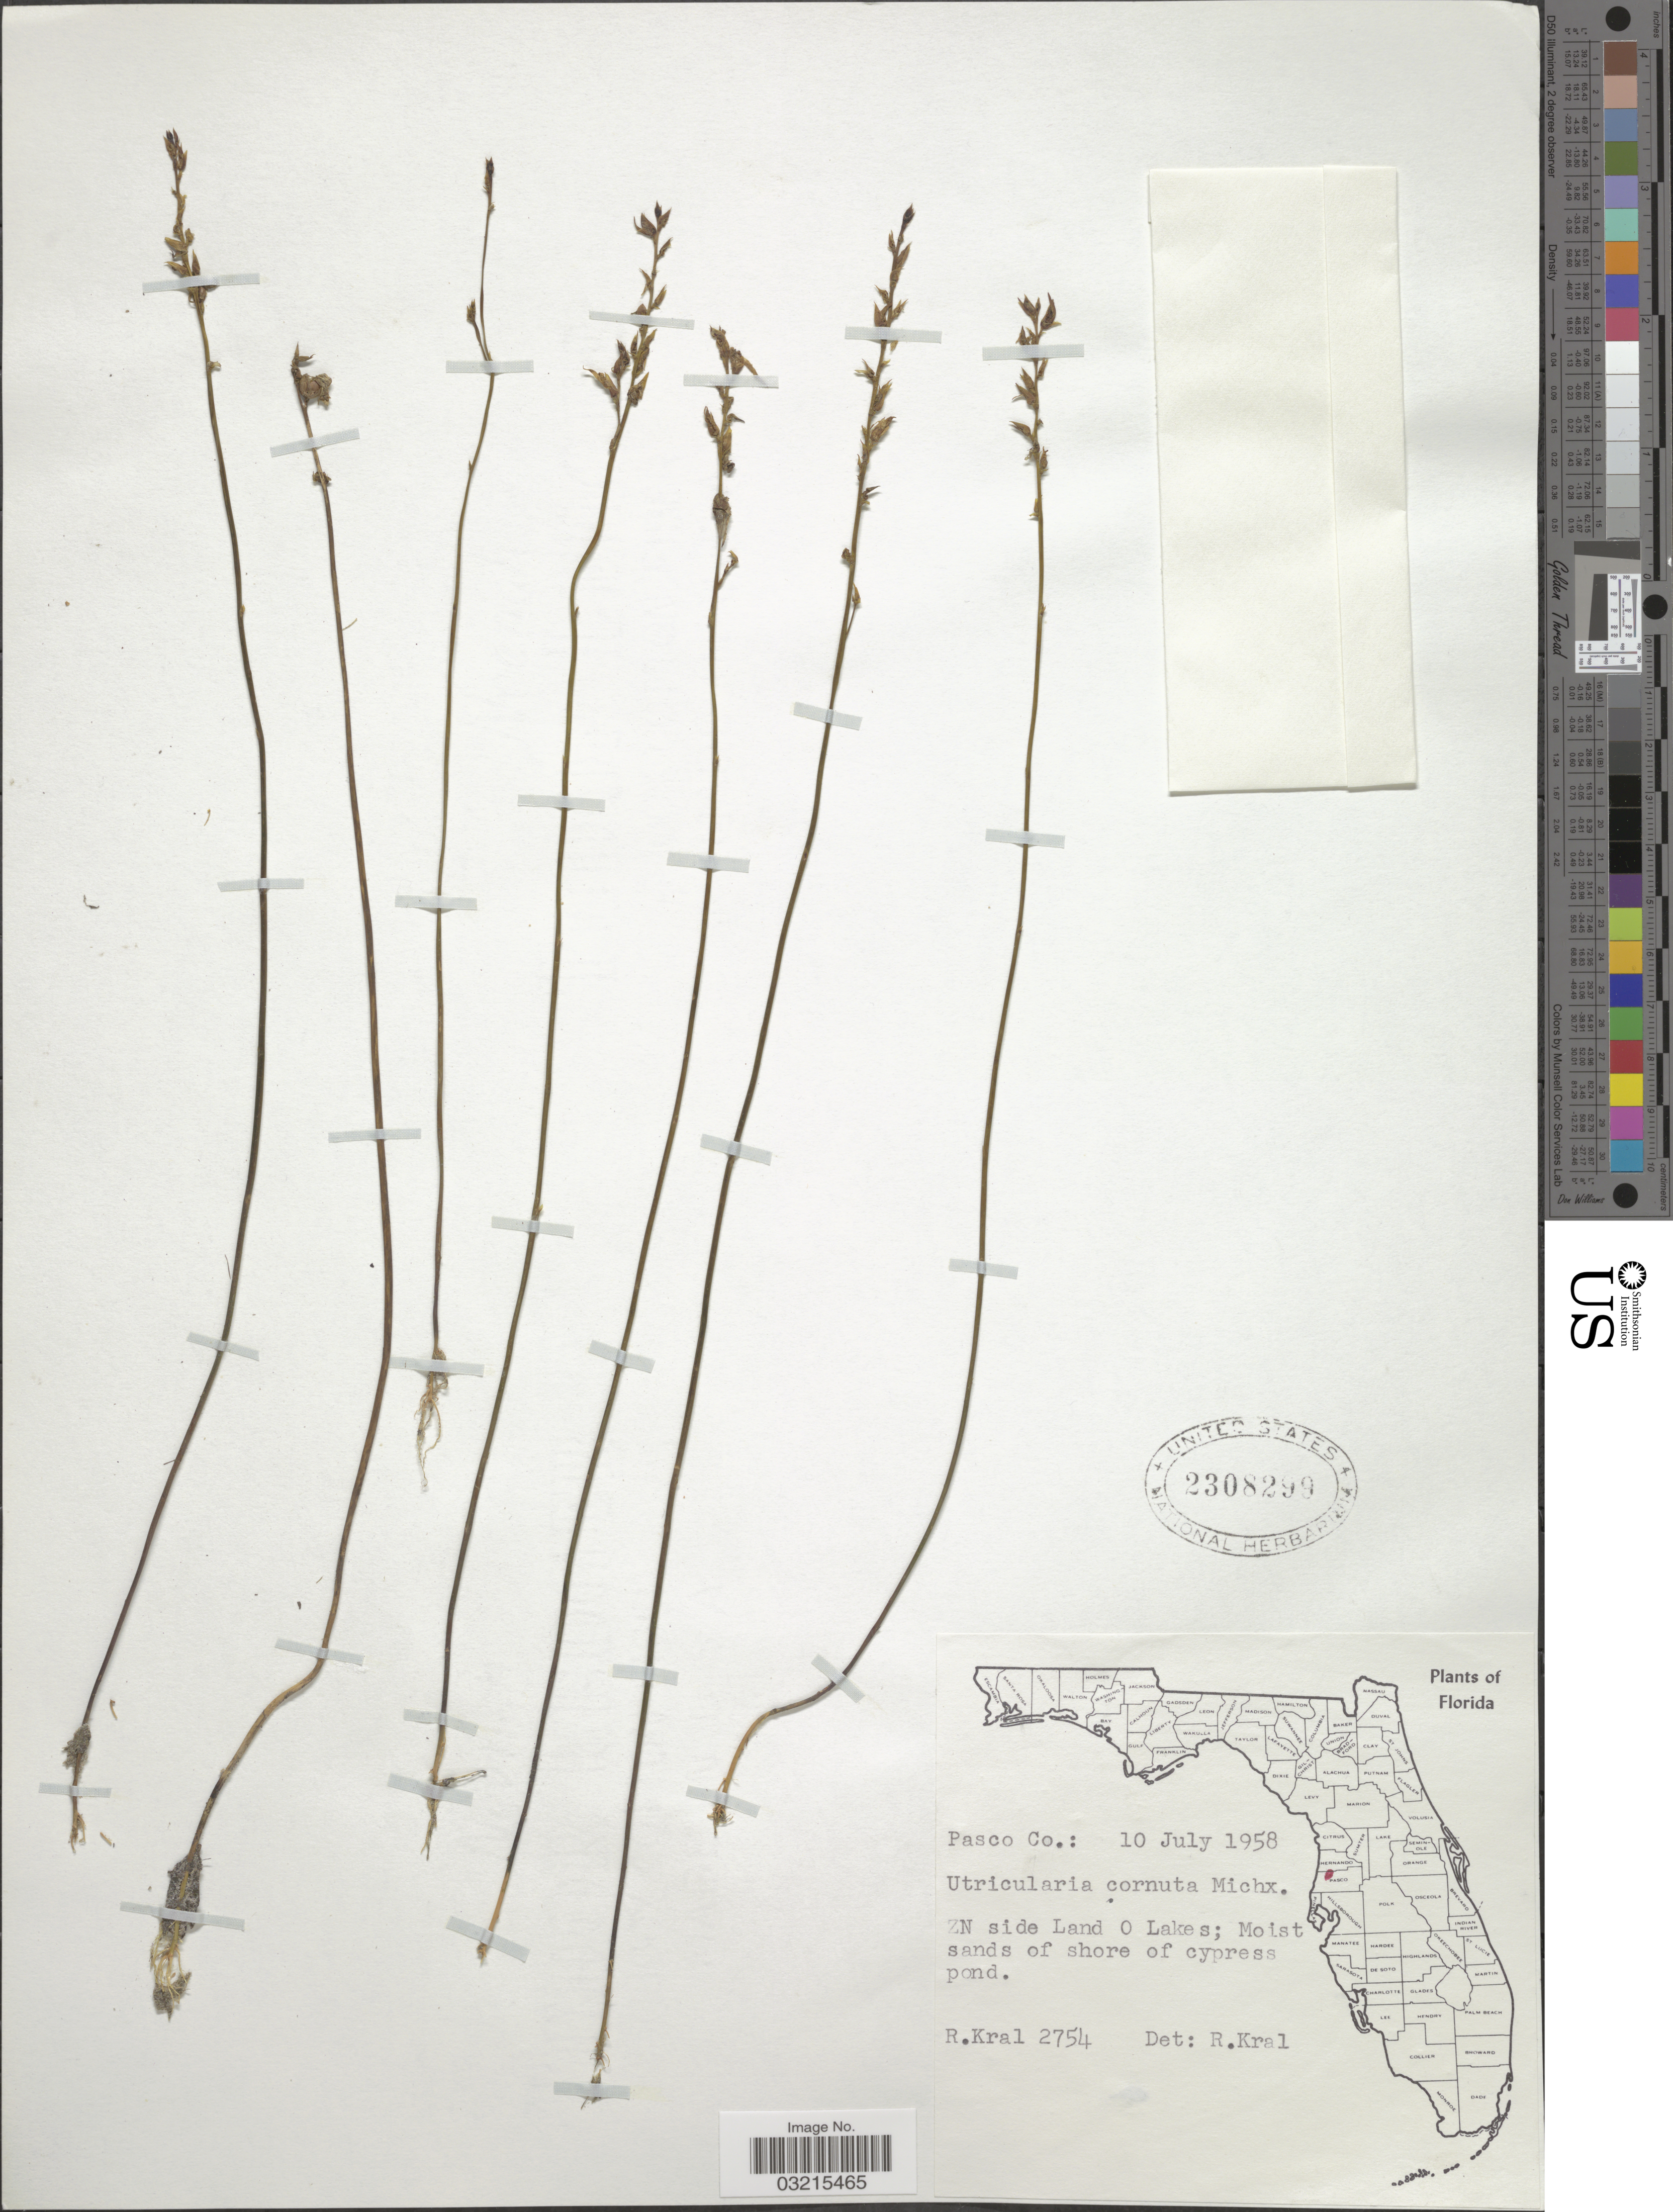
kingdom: Plantae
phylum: Tracheophyta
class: Magnoliopsida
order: Lamiales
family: Lentibulariaceae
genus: Utricularia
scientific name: Utricularia juncea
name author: Vahl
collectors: R. Kral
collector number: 2754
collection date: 1958-07-10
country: United States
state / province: Florida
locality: Pasco Co.: ZN side land 0 Lakes.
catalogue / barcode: US 2308299